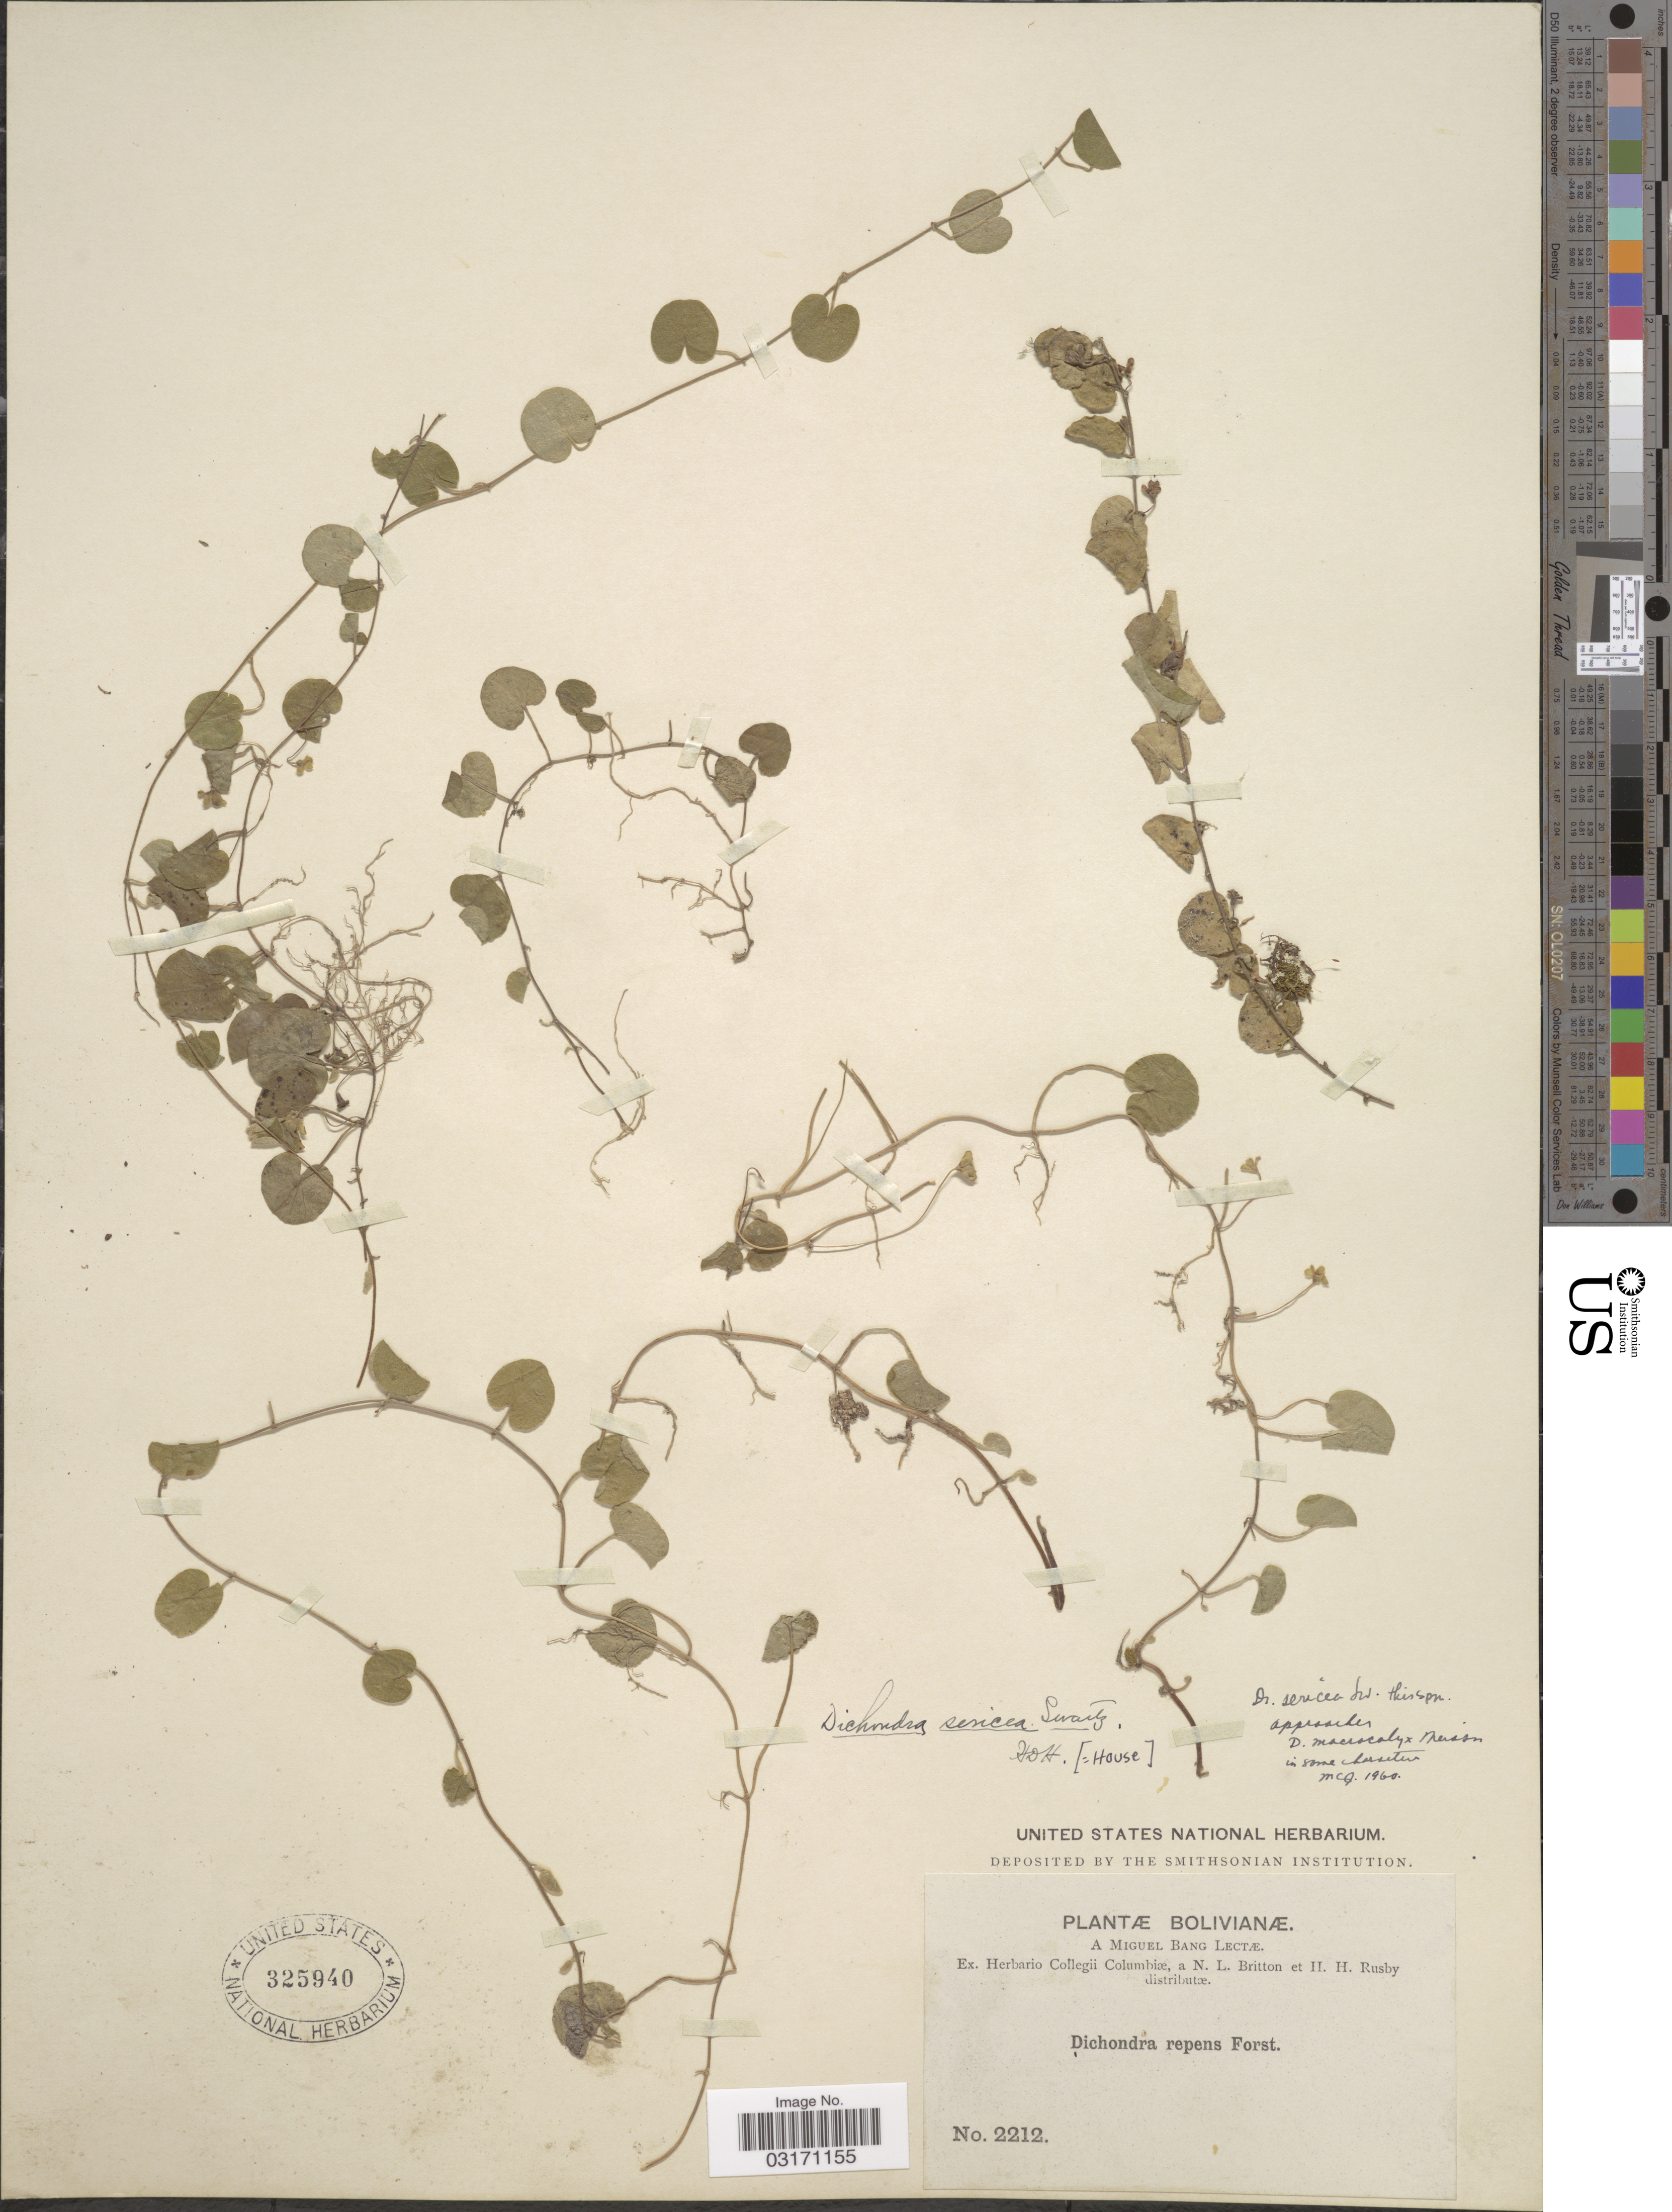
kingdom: Plantae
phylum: Tracheophyta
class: Magnoliopsida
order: Solanales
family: Convolvulaceae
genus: Dichondra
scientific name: Dichondra sericea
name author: Sw.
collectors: M. Bang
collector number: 2212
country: Bolivia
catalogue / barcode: US 325940